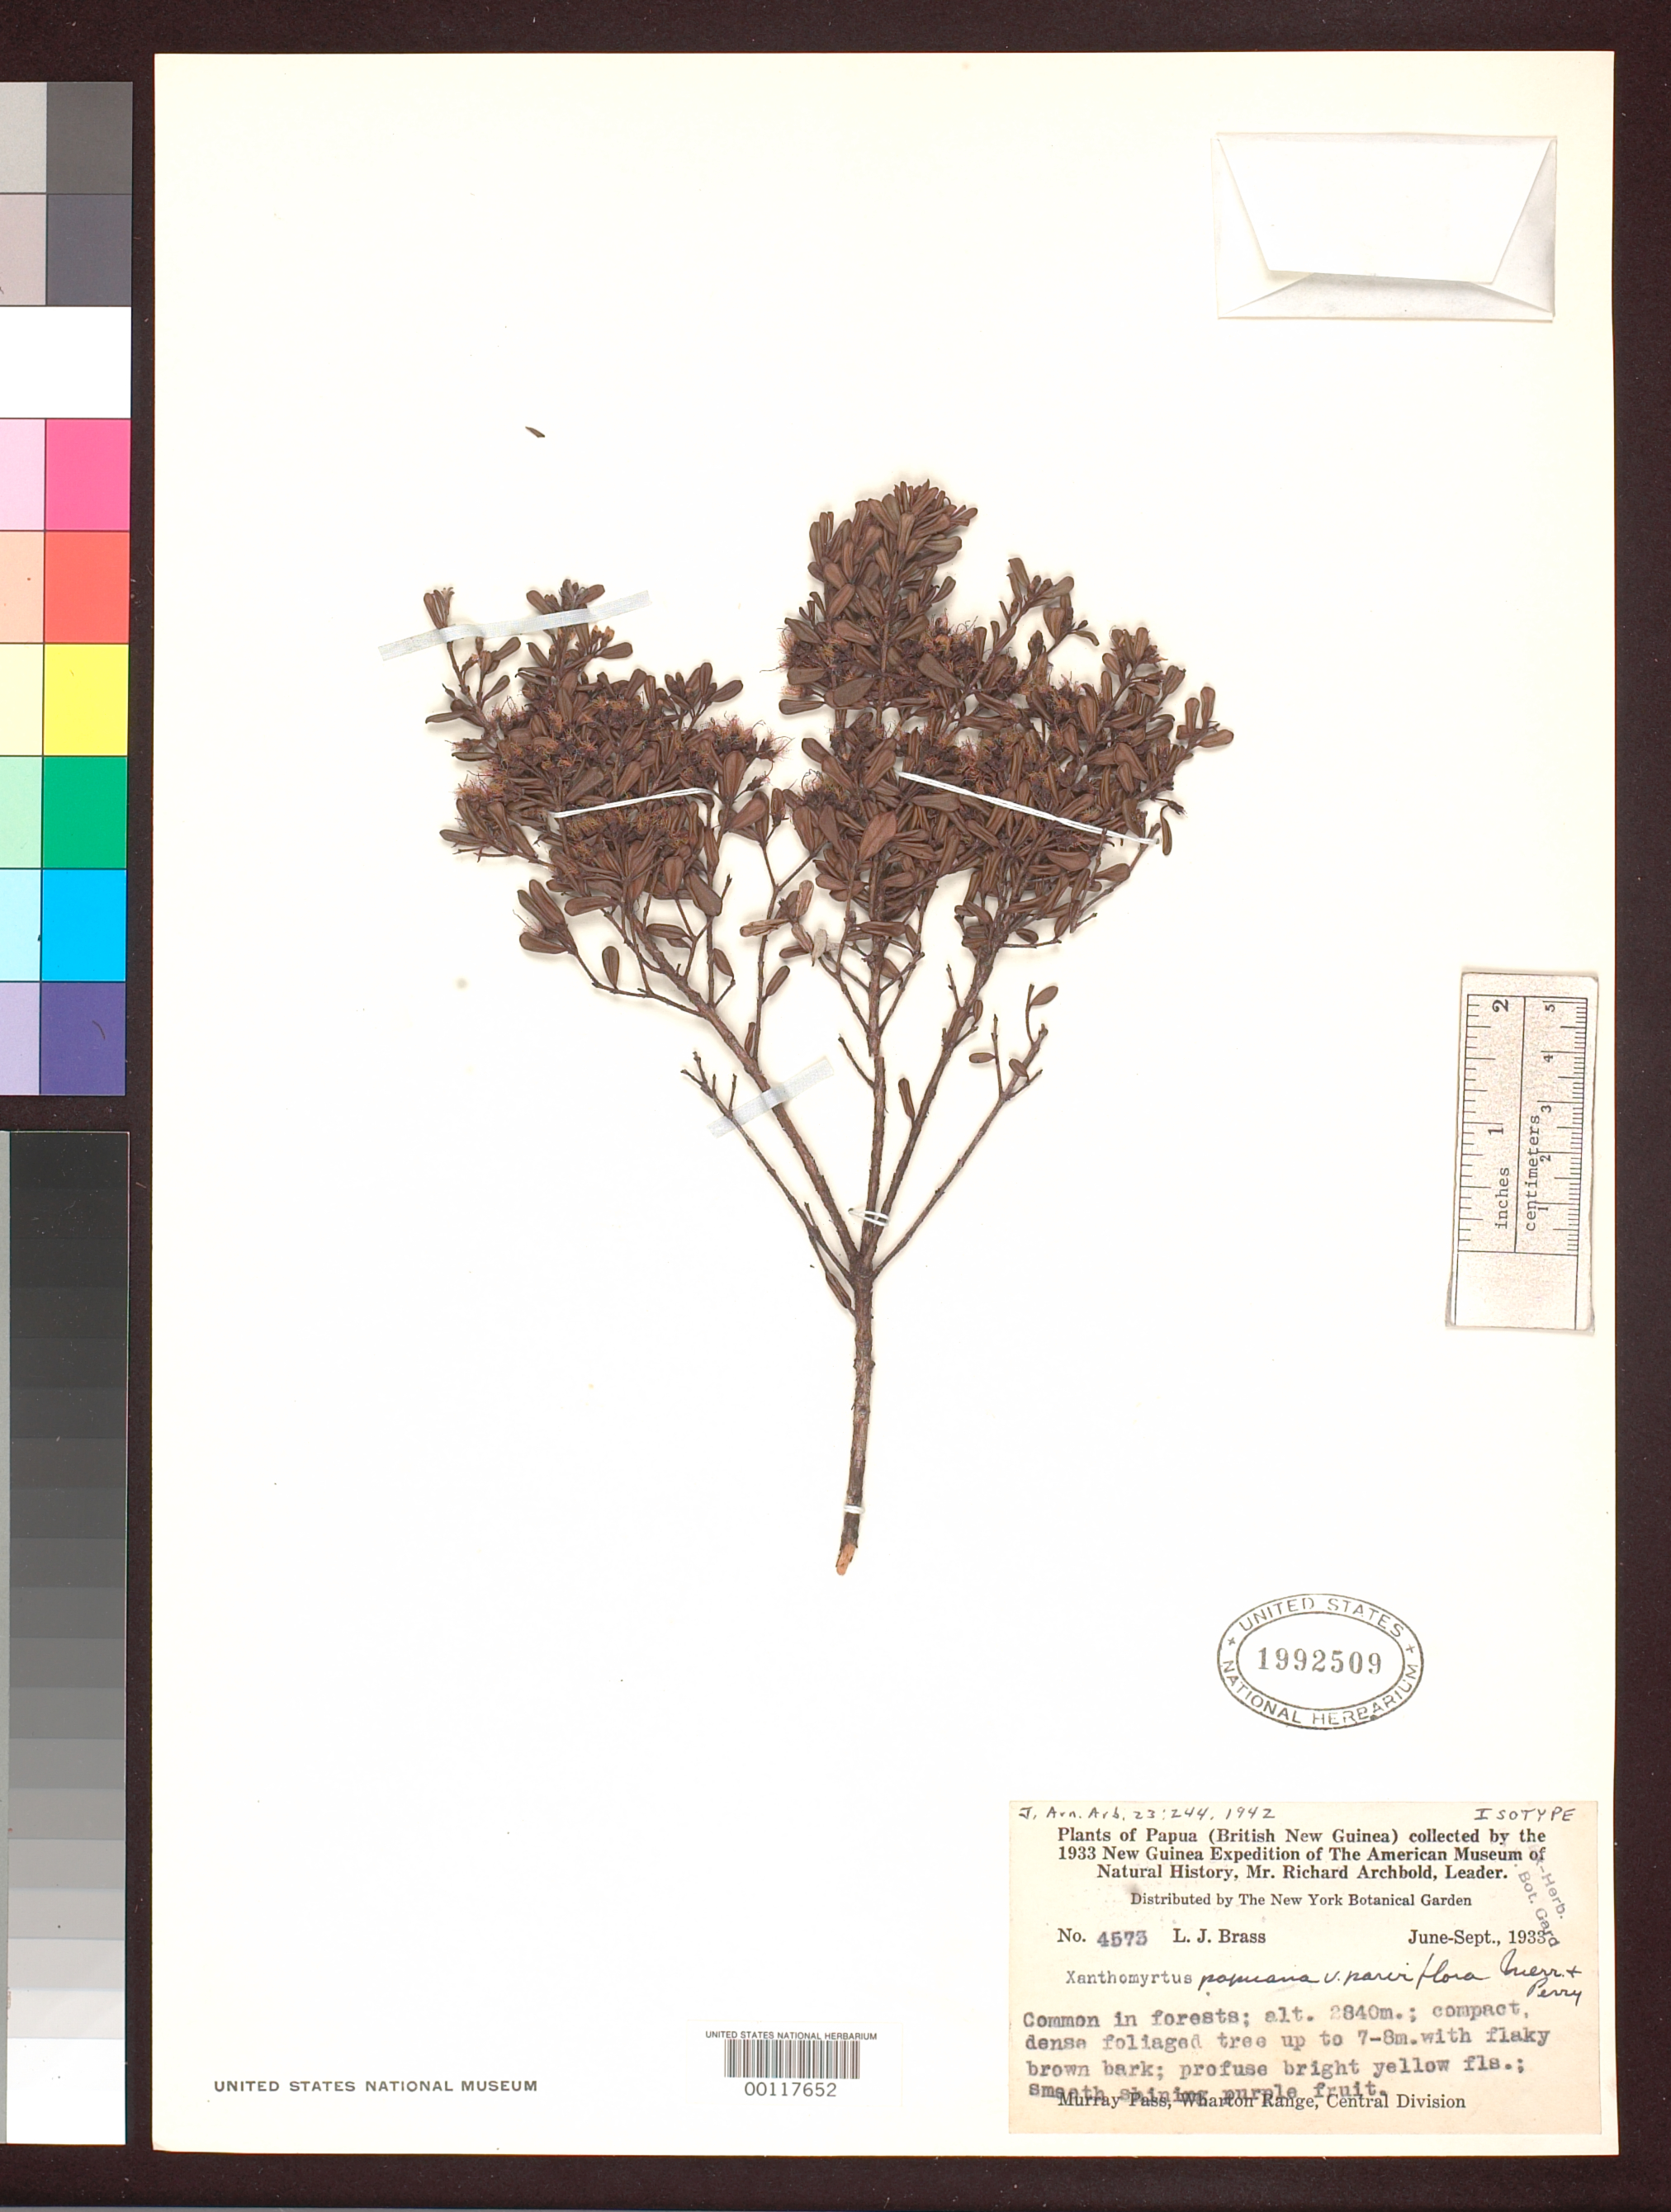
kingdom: Plantae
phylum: Tracheophyta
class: Magnoliopsida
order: Myrtales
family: Myrtaceae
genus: Xanthomyrtus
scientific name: Xanthomyrtus papuana var. parviflora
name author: Merr. & L.M. Perry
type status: Isotype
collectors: L. J. Brass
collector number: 4573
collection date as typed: Jun 1933 to -- Sep 1933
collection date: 1933-06/1933-09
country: Papua New Guinea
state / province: Central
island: New Guinea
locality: Murray Pass, Wharton Range.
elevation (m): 2840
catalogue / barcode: US 1992509